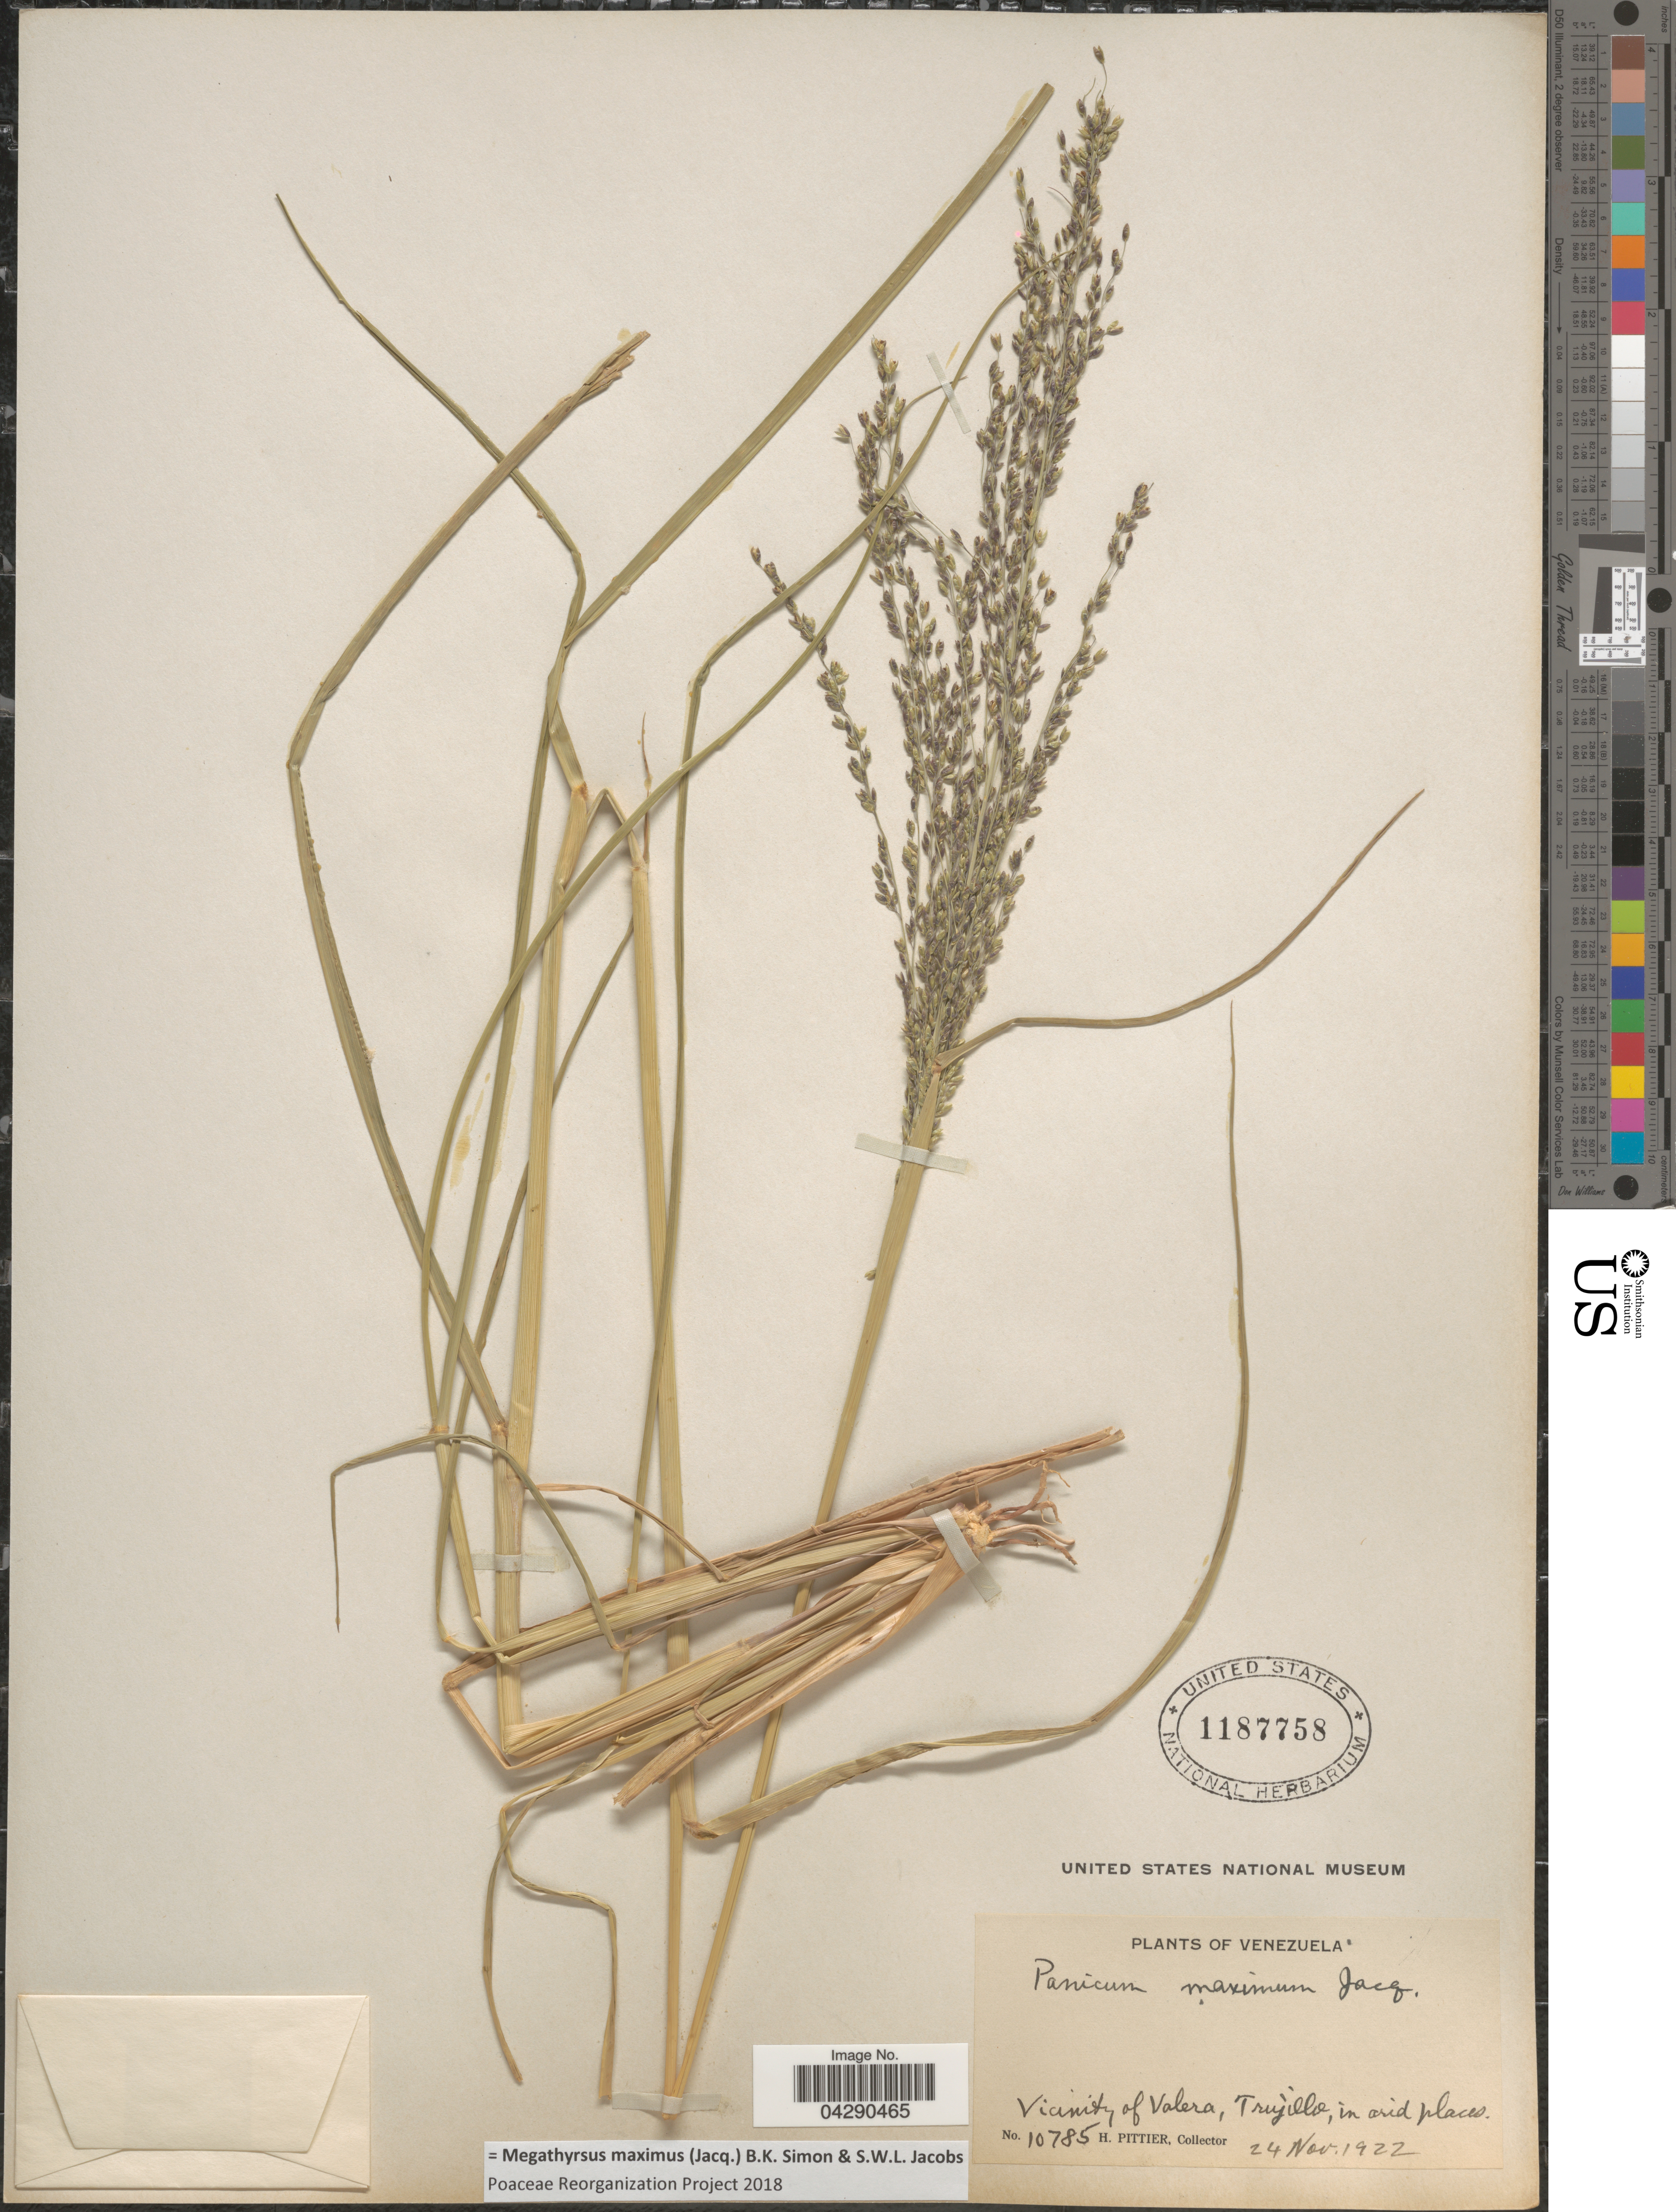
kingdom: Plantae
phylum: Tracheophyta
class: Liliopsida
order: Poales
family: Poaceae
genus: Megathyrsus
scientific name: Megathyrsus maximus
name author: (Jacq.) B.K. Simon & S.W.L. Jacobs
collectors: H. F. Pittier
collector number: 10785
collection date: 1922-11-24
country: Venezuela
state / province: Trujillo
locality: Vicinity of Valera.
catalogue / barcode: US 1187758